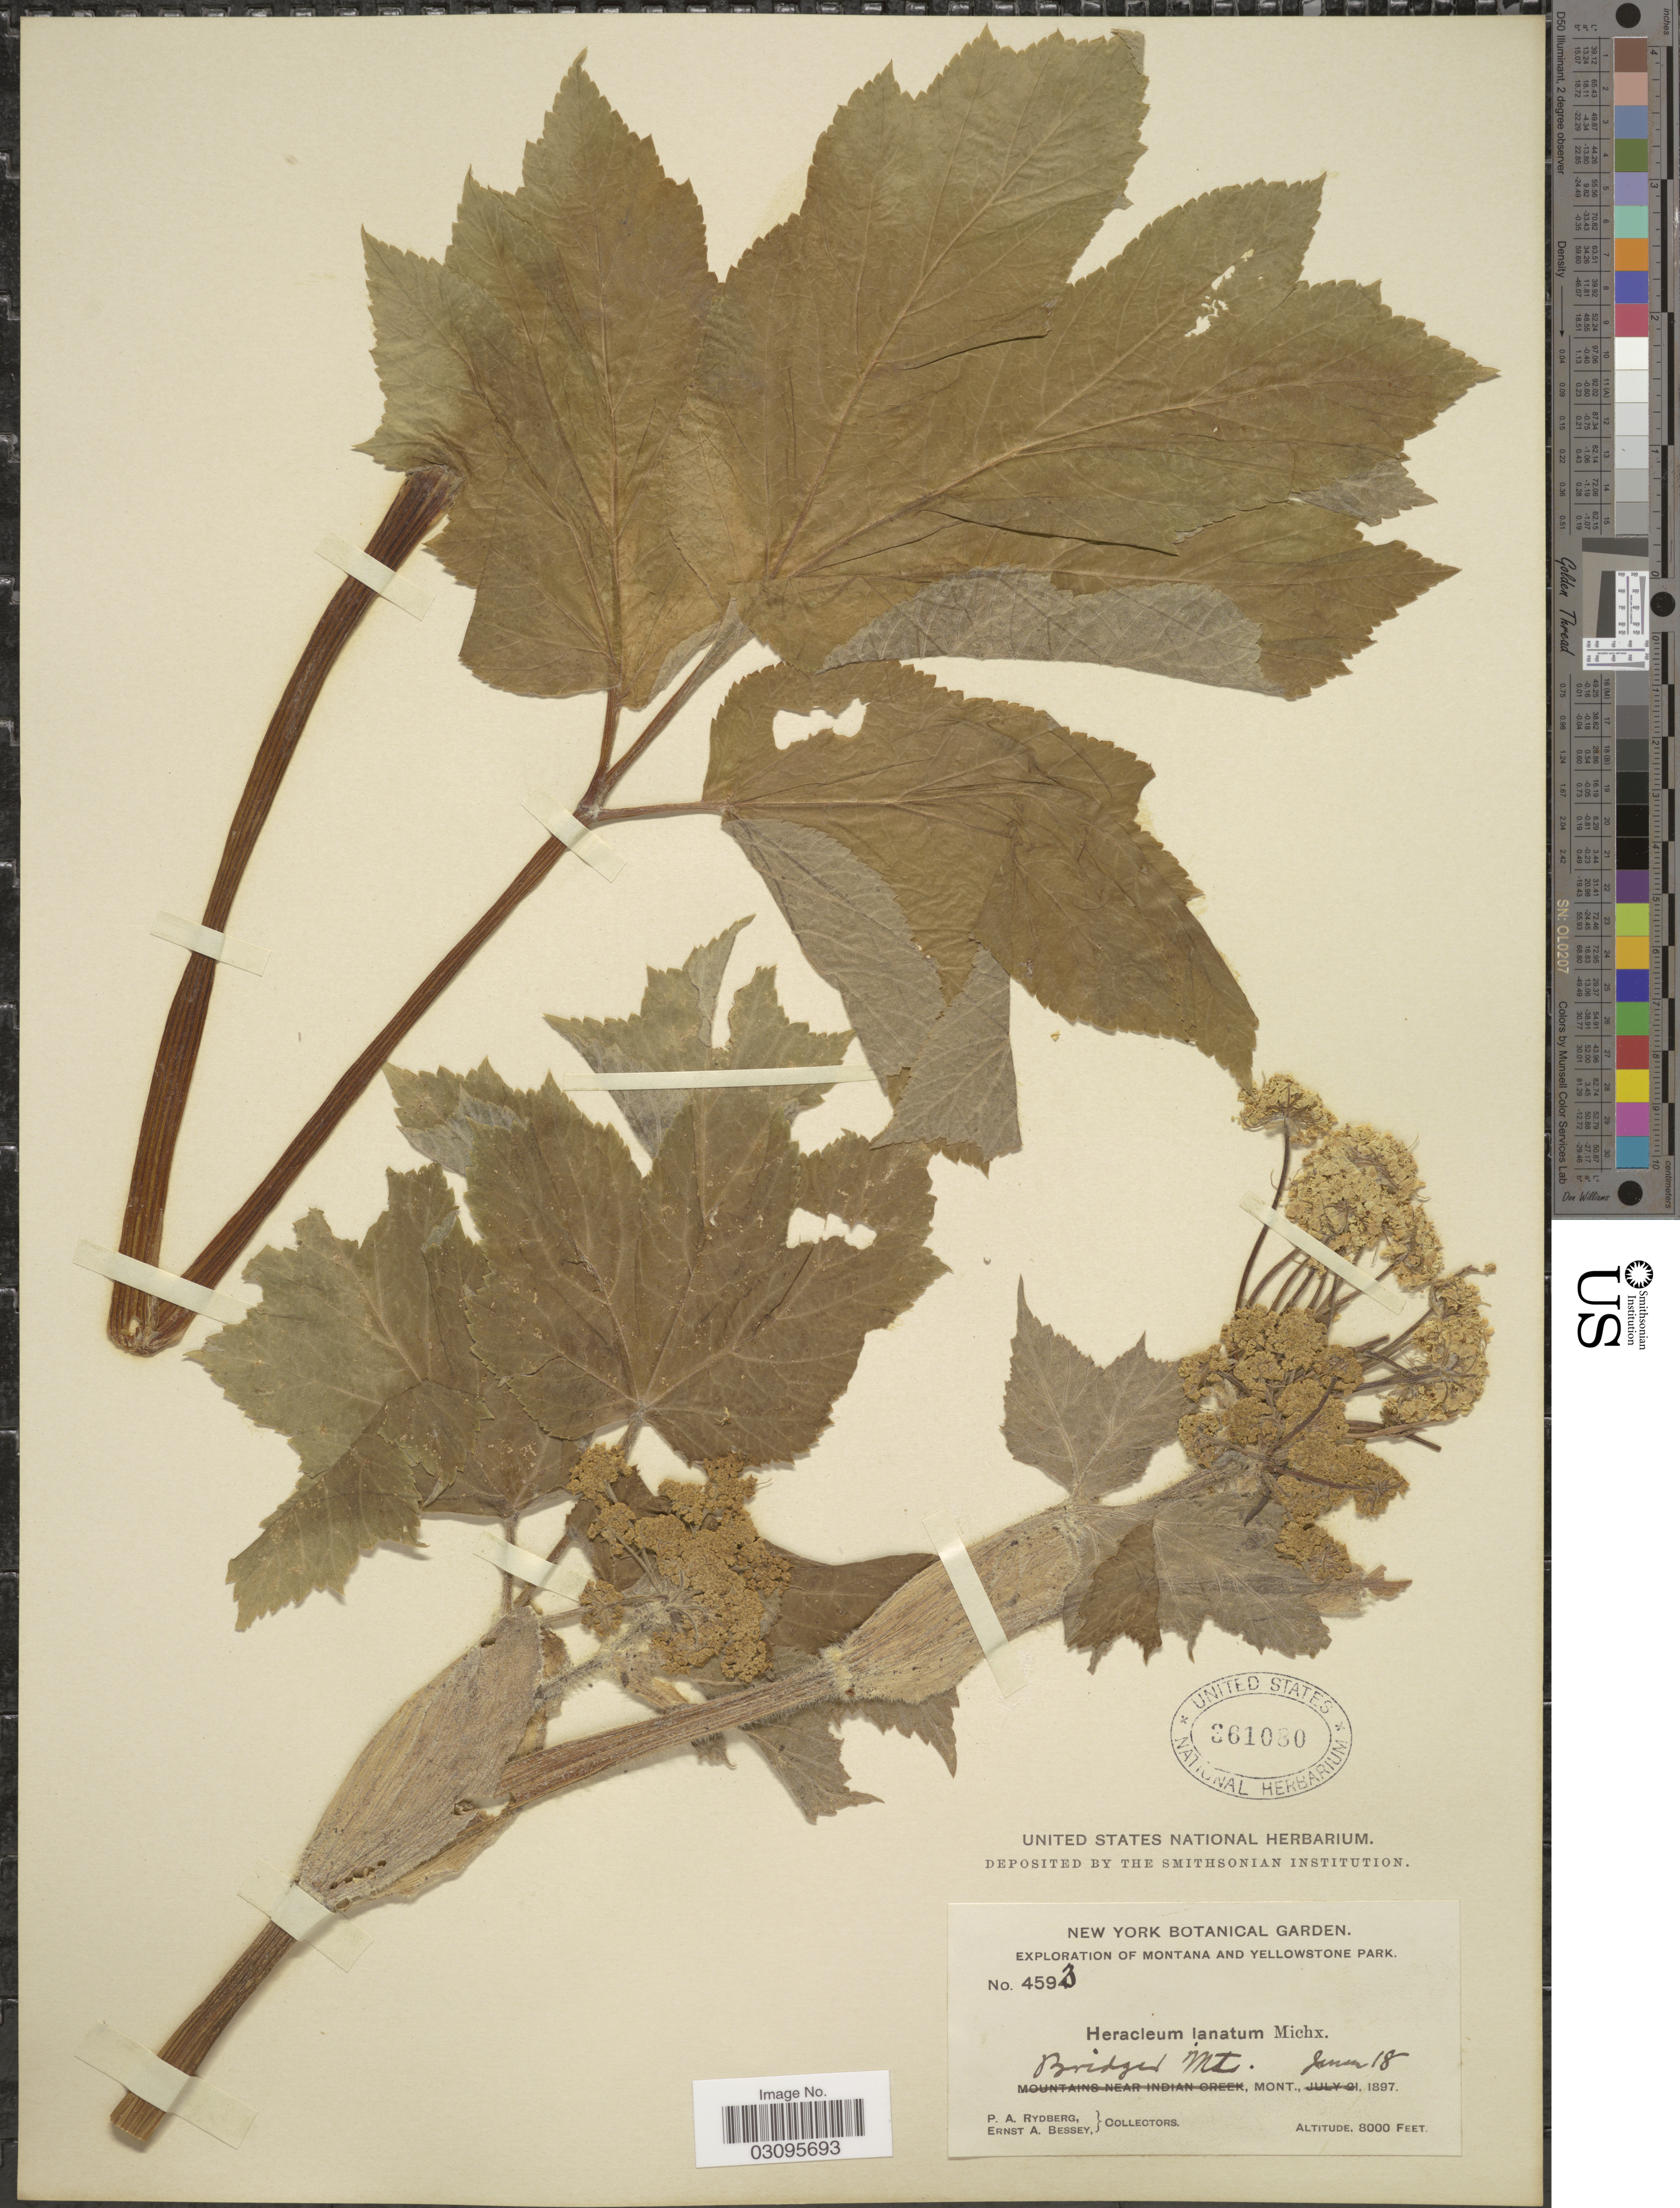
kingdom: Plantae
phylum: Tracheophyta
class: Magnoliopsida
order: Apiales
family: Apiaceae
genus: Heracleum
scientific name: Heracleum lanatum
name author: Michx.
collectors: P. A. Rydberg & E. A. Bessey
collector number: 4593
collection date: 1897-06-18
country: United States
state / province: Montana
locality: Yellowstone National Park. Bridger Mts., Mont.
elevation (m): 2438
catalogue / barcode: US 361080